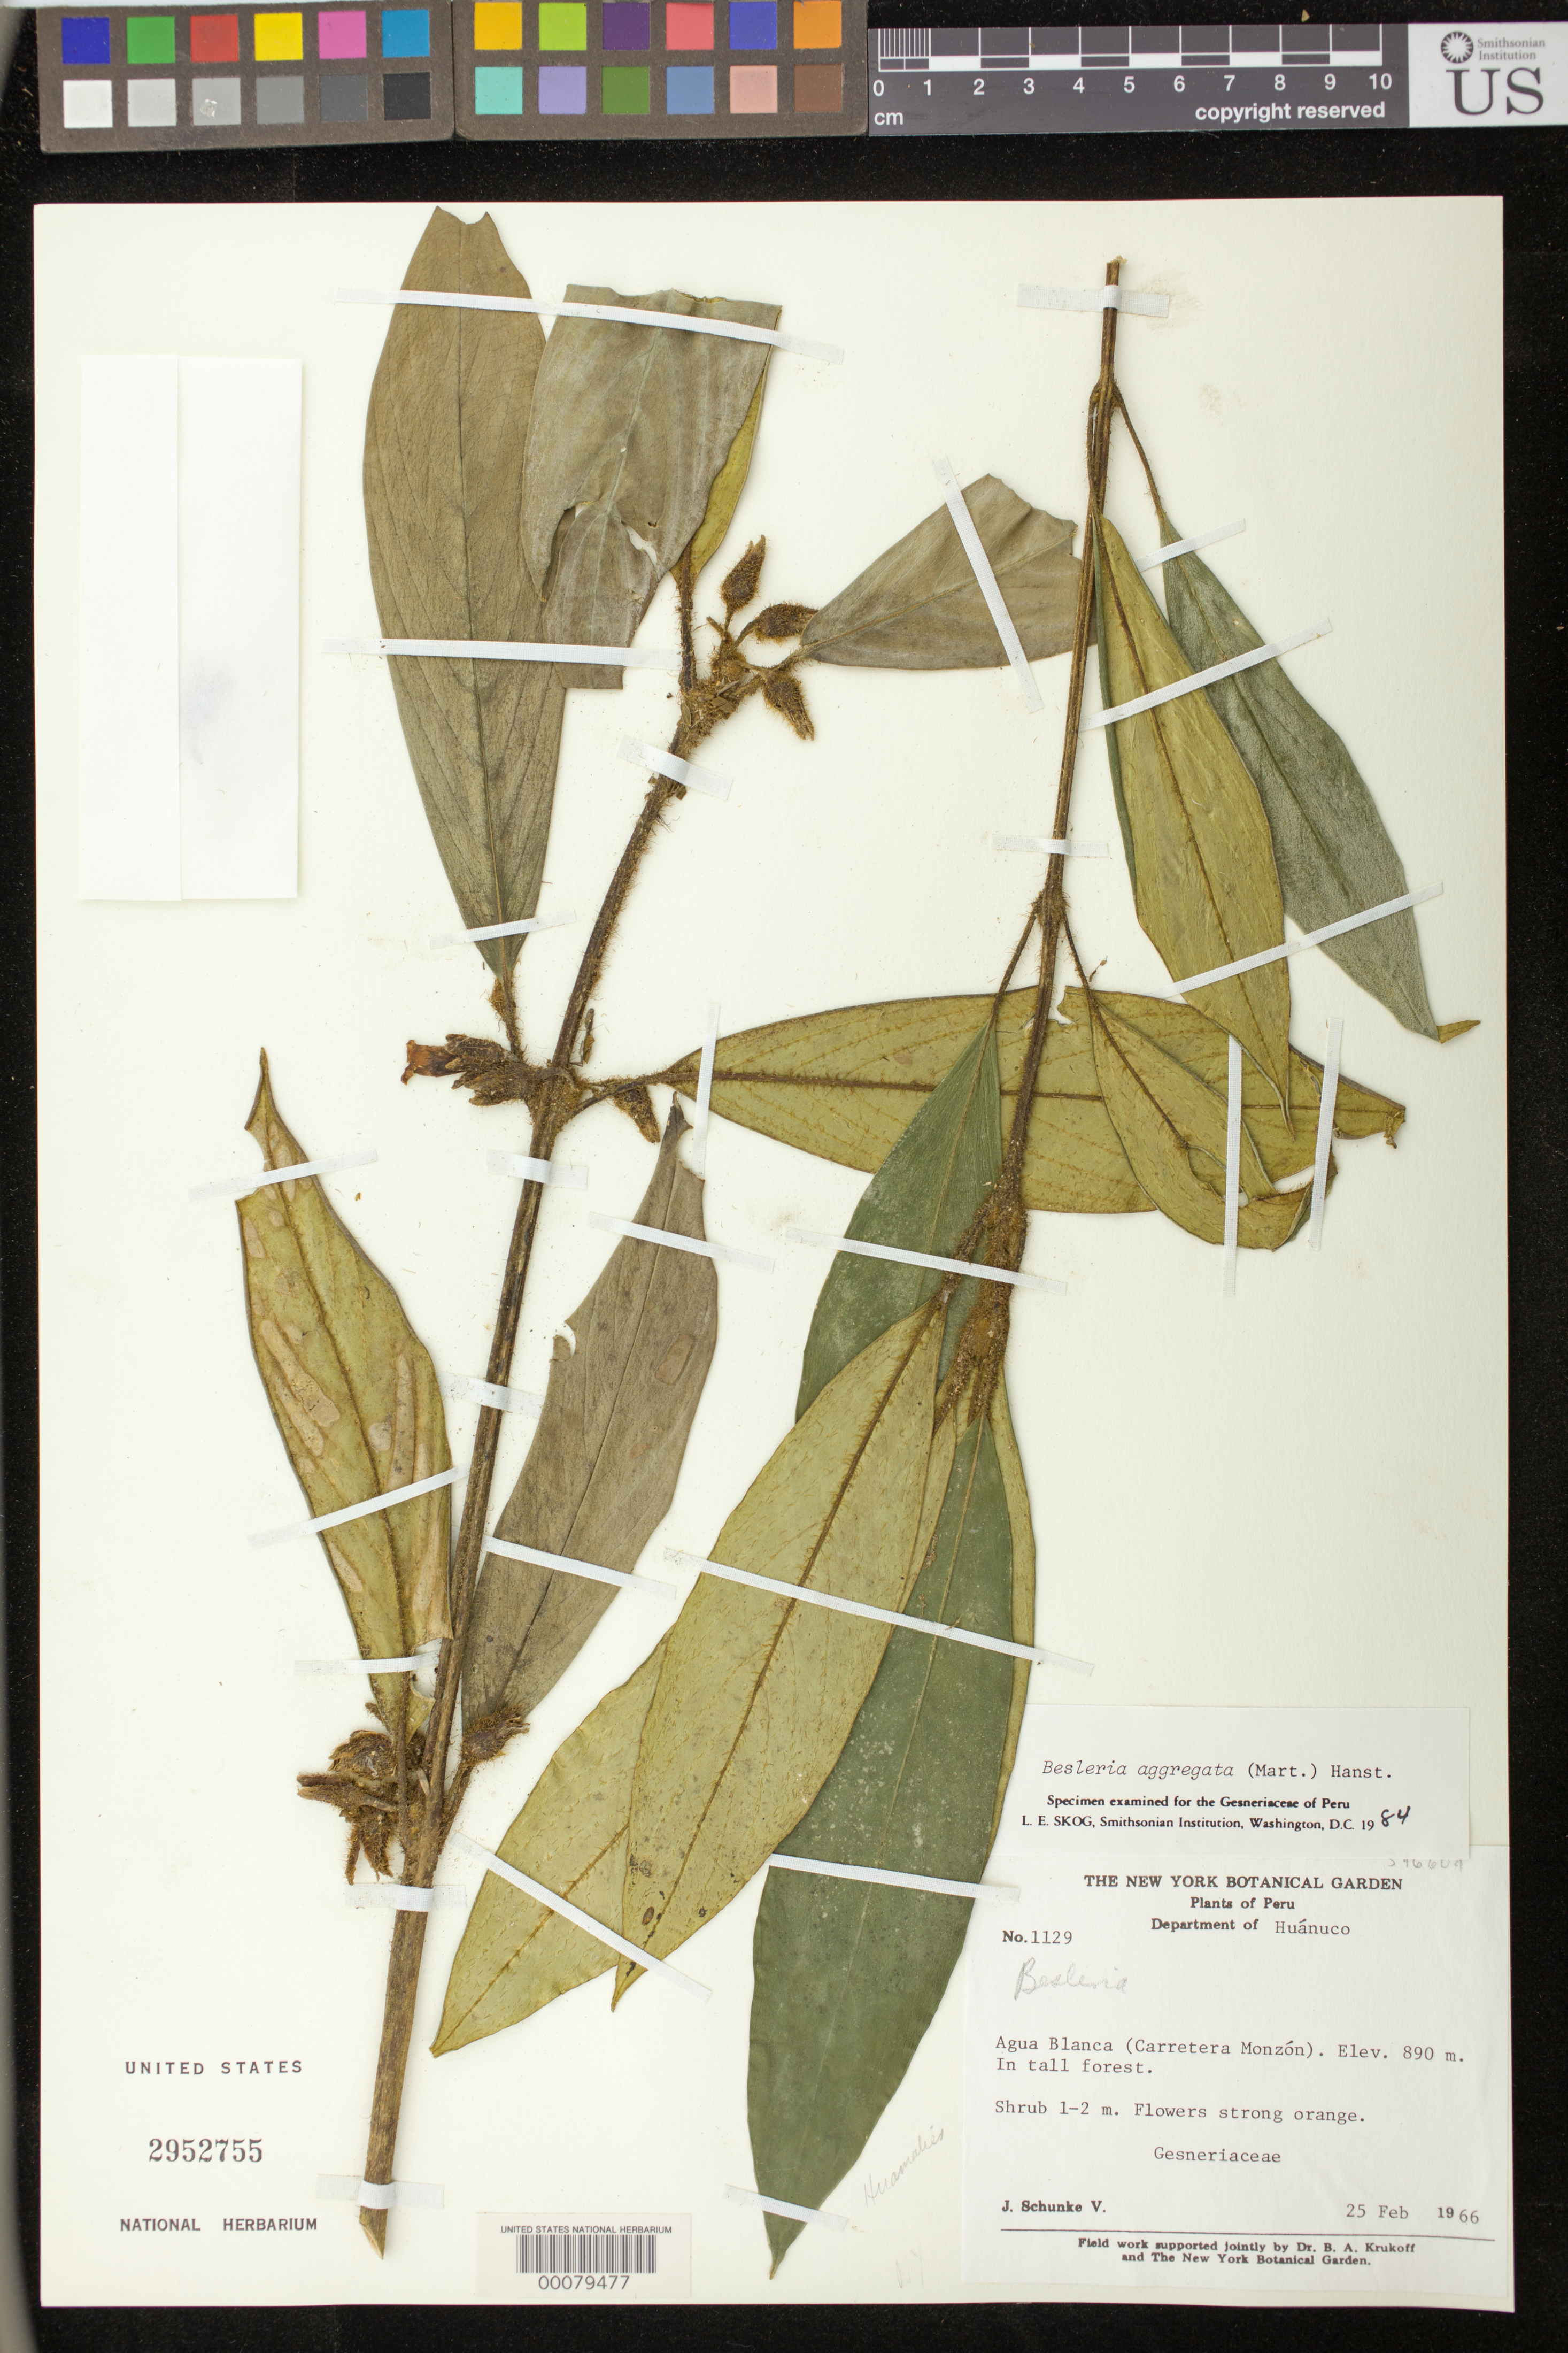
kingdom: Plantae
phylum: Tracheophyta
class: Magnoliopsida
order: Lamiales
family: Gesneriaceae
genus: Besleria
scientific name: Besleria aggregata var. aggregata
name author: (Mart.) Hanst.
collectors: J. Schunke Vigo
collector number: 1129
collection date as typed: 25 Feb 1966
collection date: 1966-02-25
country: Peru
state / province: Huánuco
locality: Prov. Leoncio Prado; Agua Blanca (Monzon highway)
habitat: In tall forest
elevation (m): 890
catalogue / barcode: US 2952755